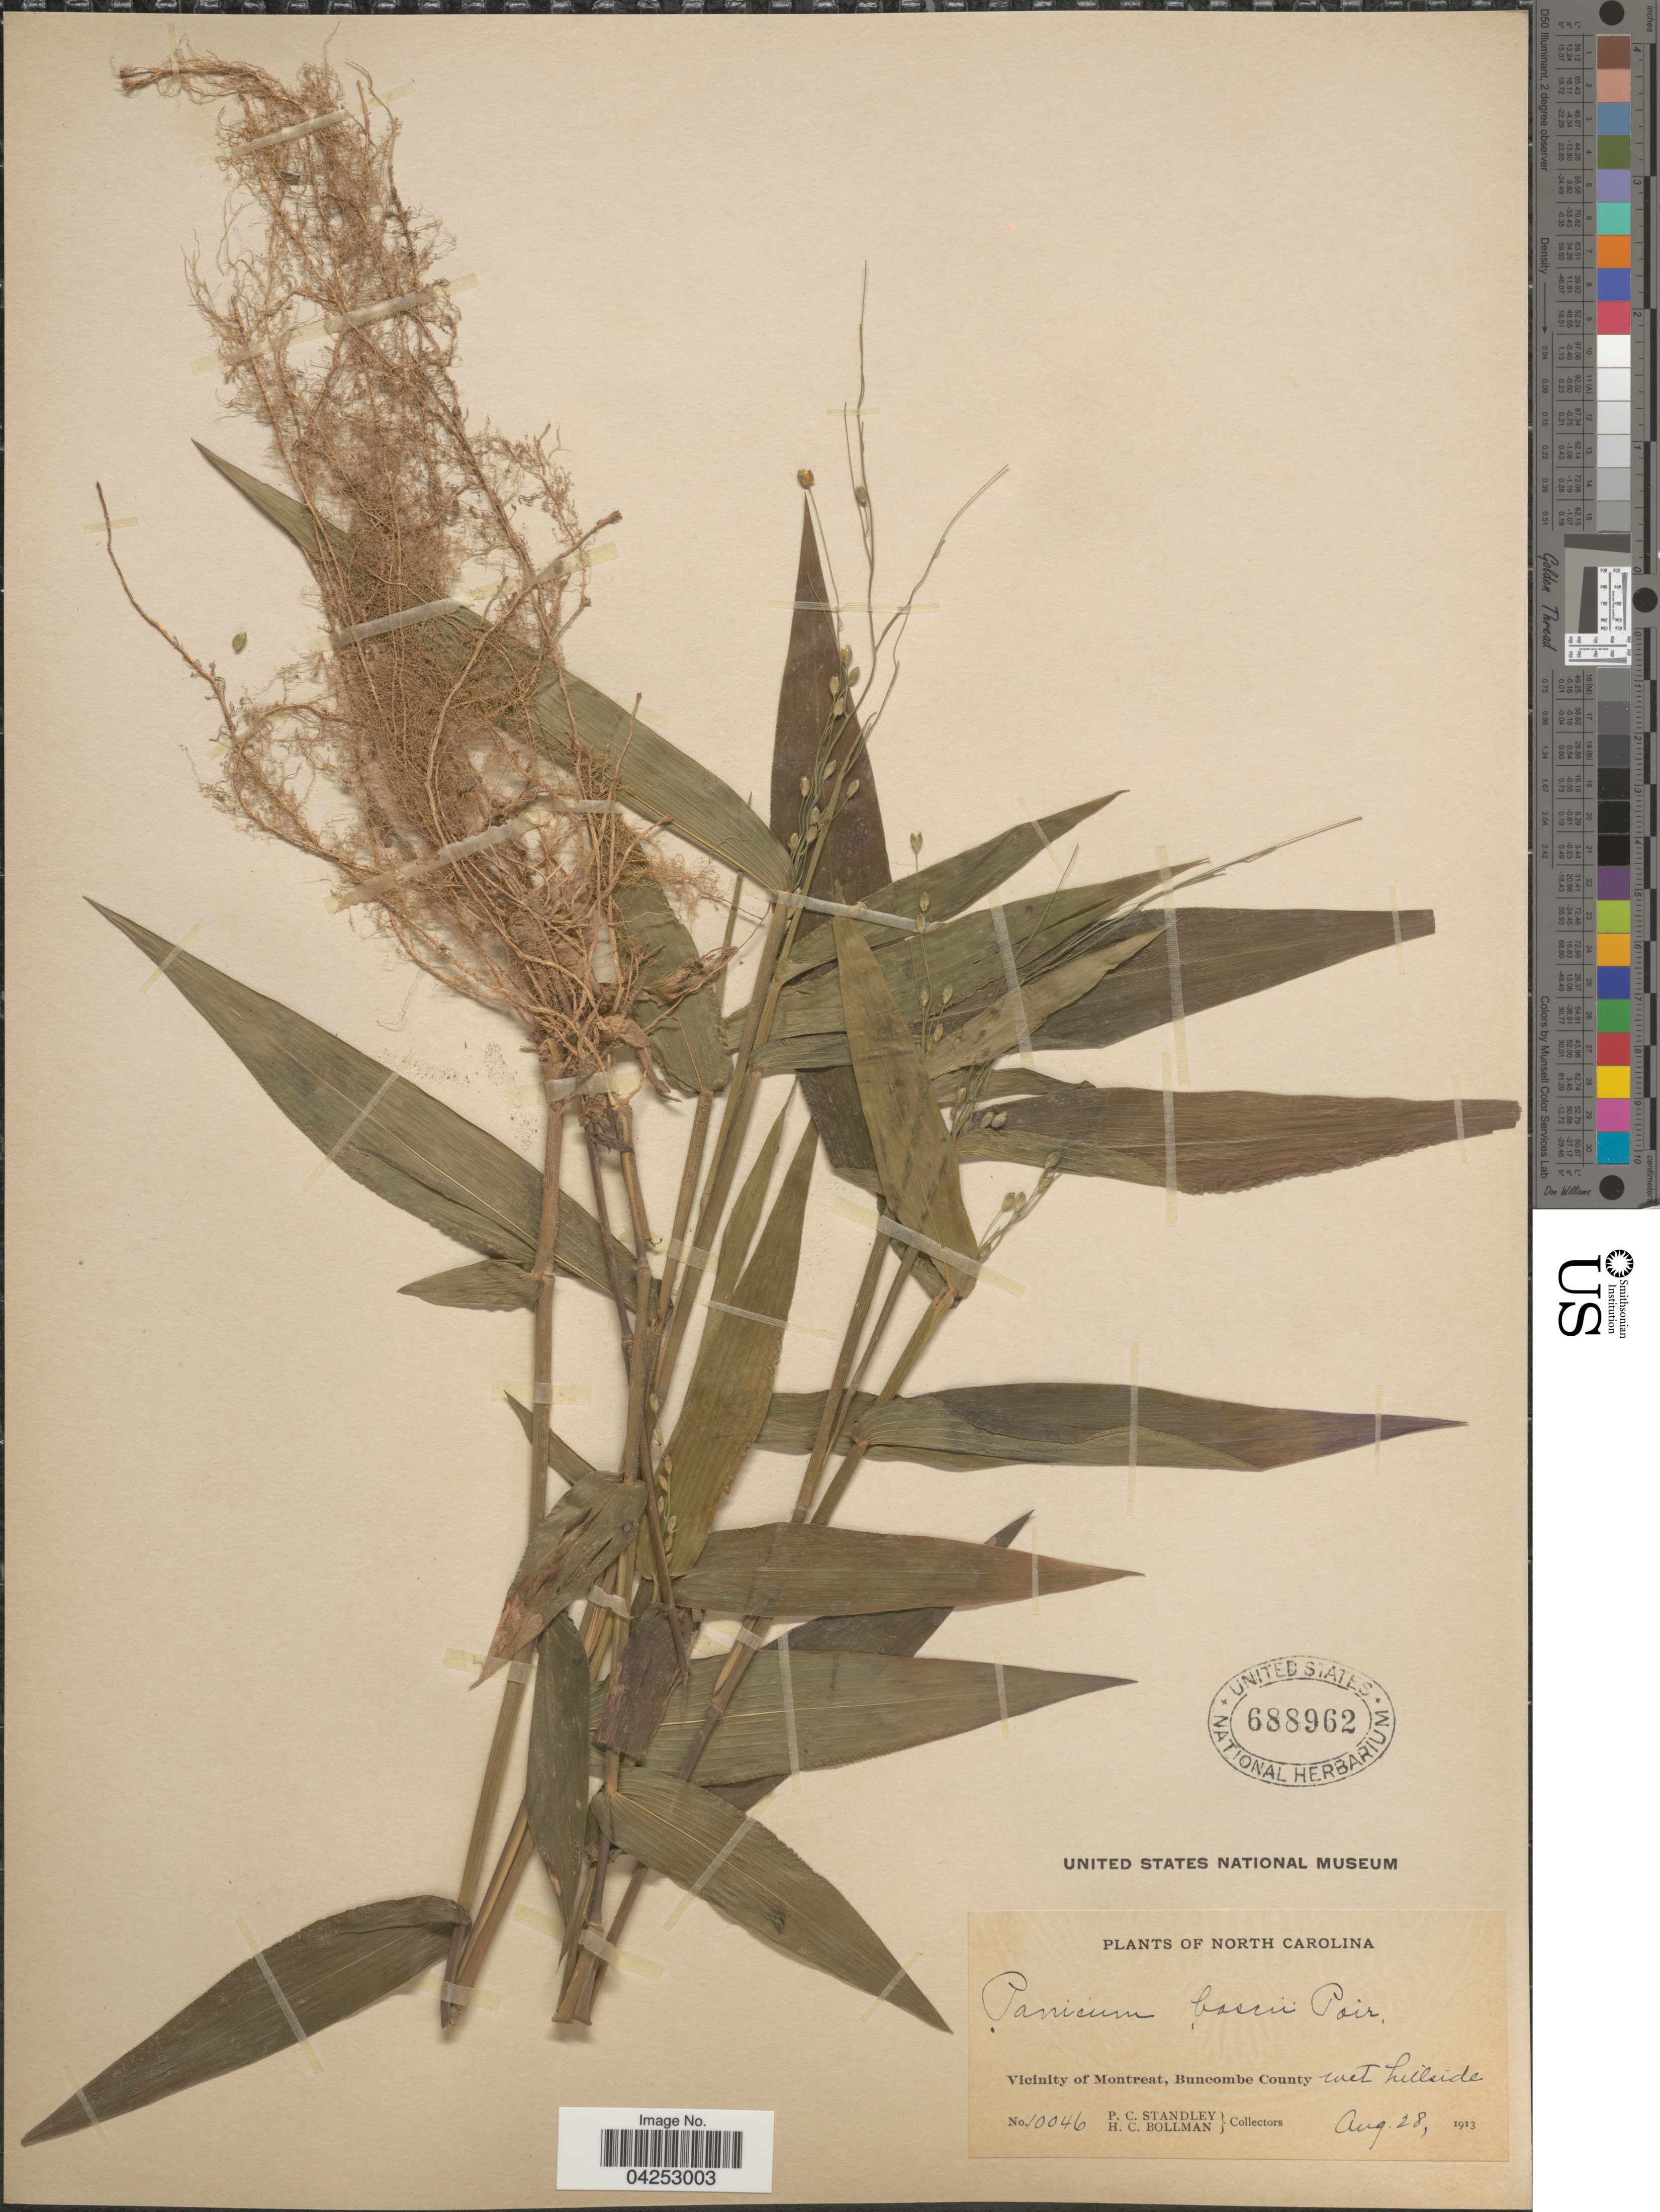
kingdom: Plantae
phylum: Tracheophyta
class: Liliopsida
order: Poales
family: Poaceae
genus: Dichanthelium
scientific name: Dichanthelium boscii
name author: (Poir.) Gould & C.A. Clark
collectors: P. C. Standley & H. C. Bollman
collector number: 10046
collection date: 1913-08-28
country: United States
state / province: North Carolina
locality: Vicinity of Montreat, Buncombe County wet hillside.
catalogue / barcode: US 688962